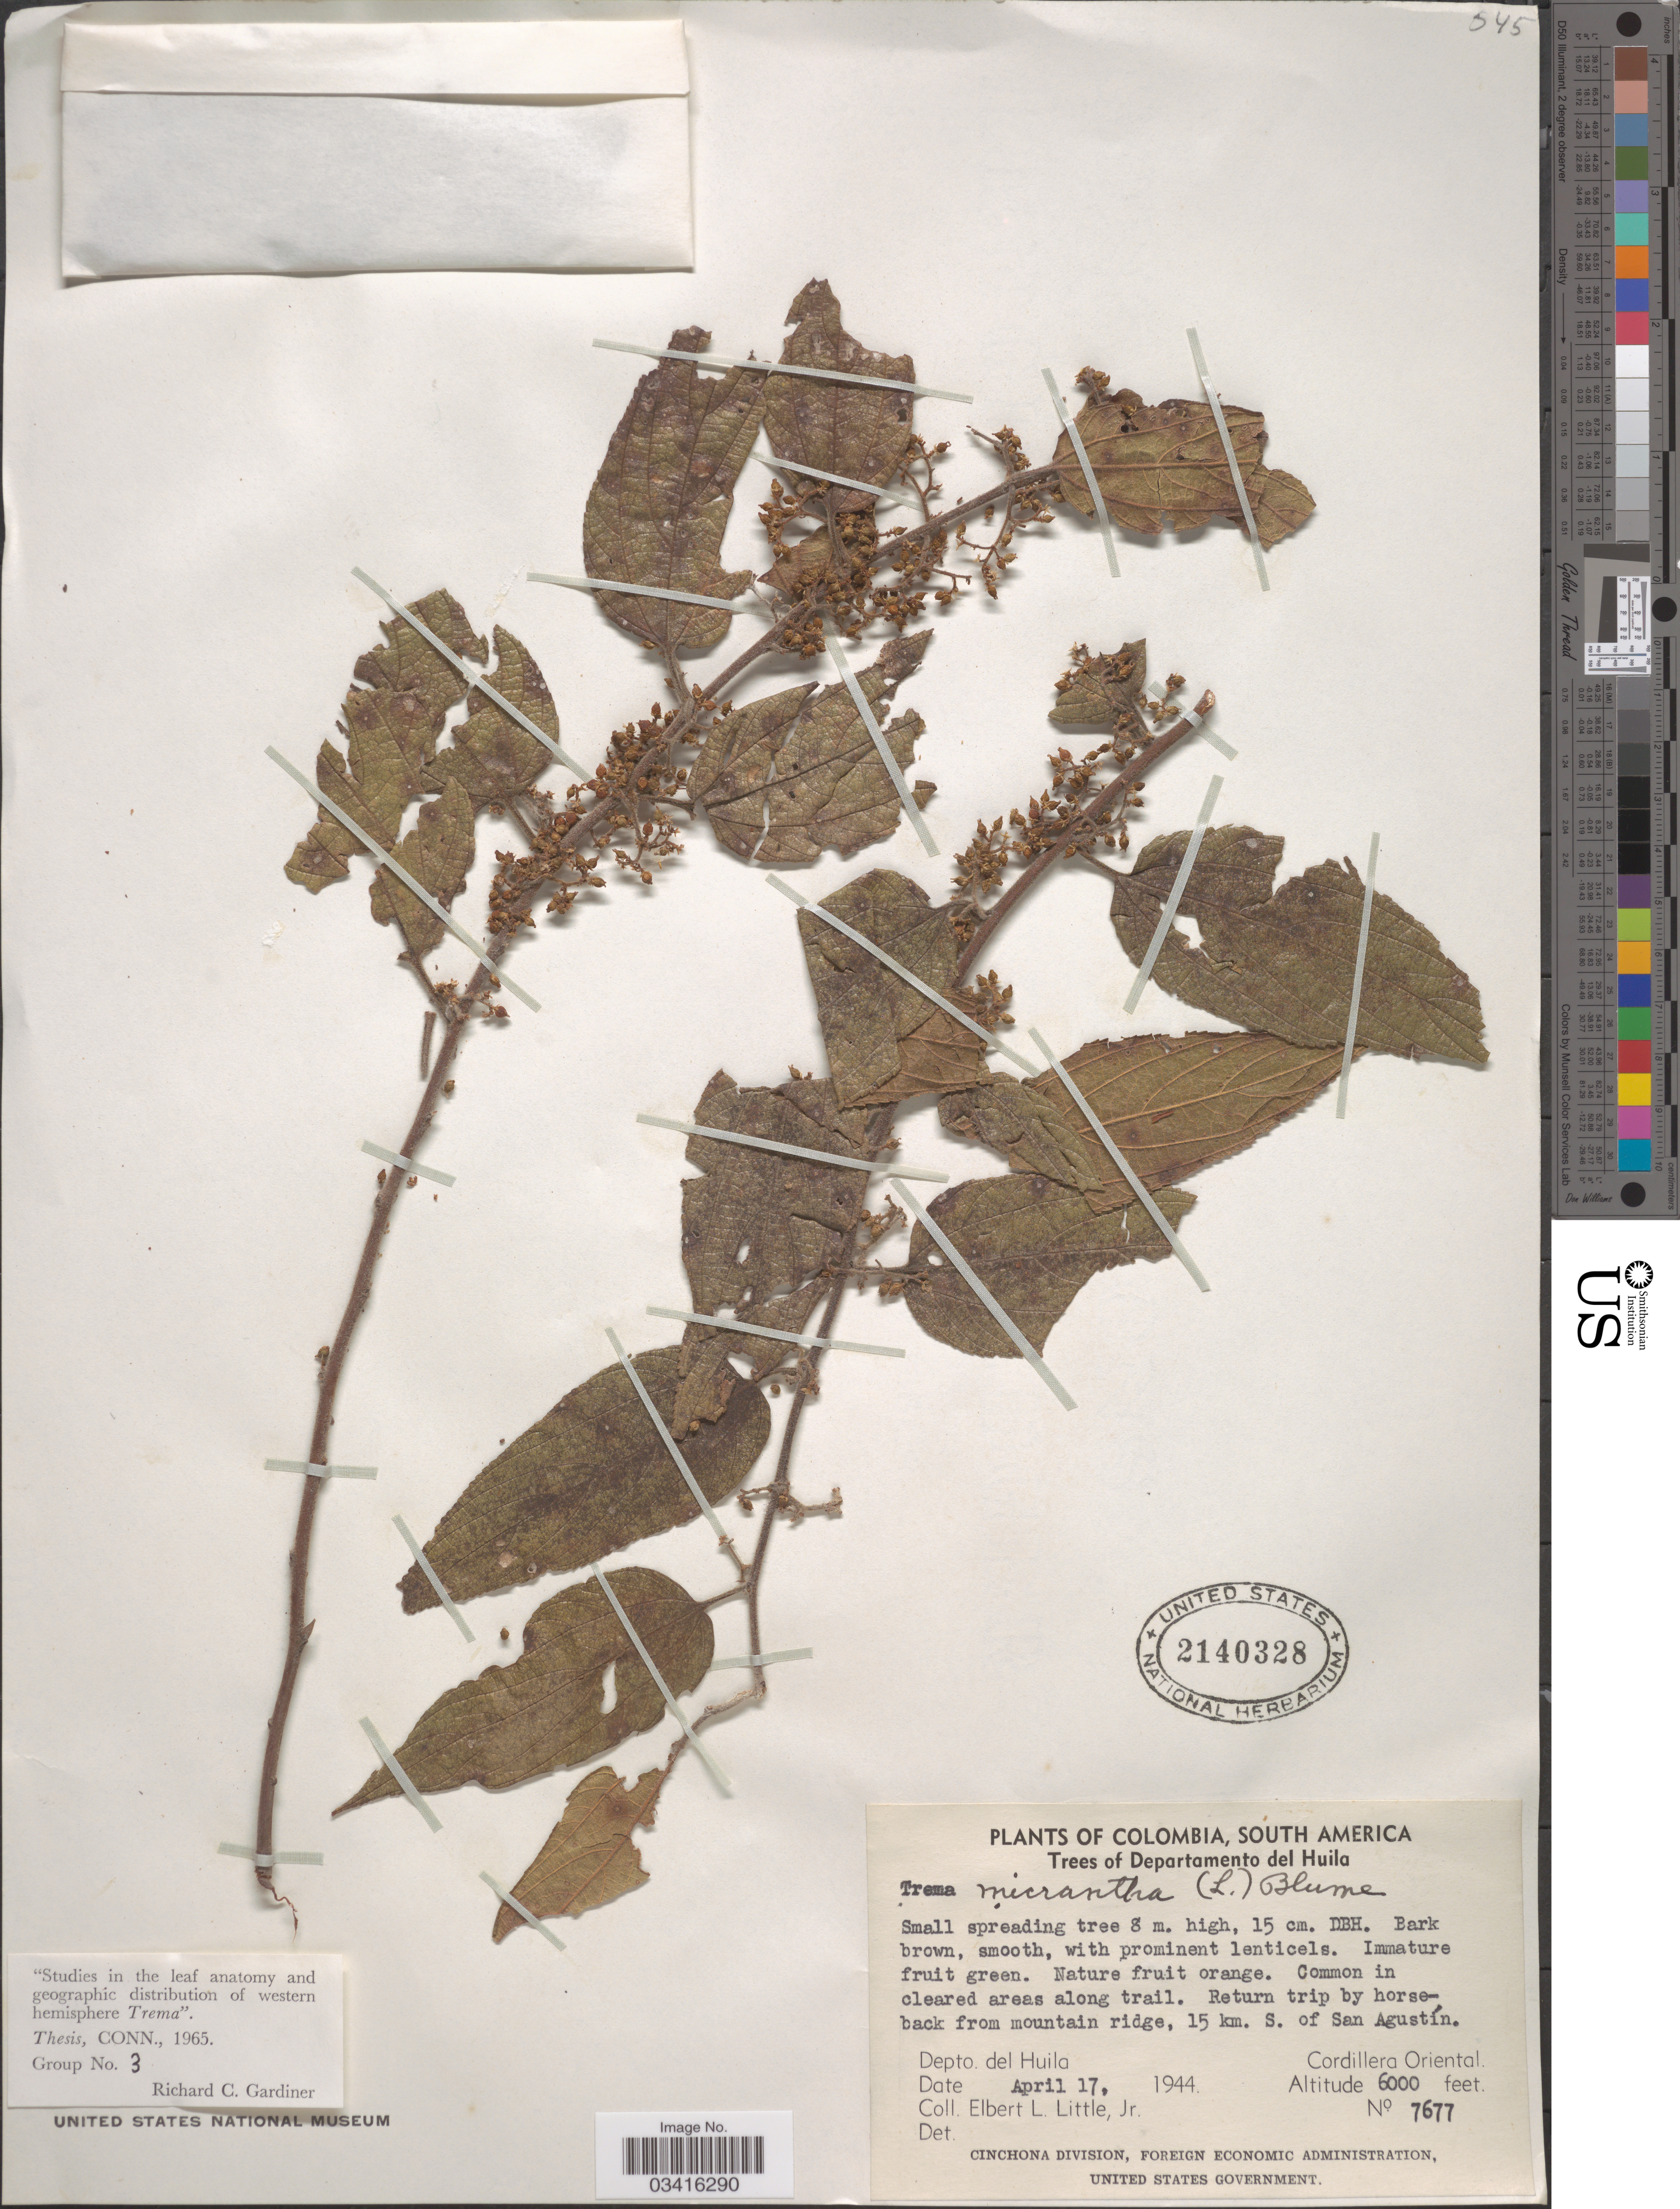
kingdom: Plantae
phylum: Tracheophyta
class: Magnoliopsida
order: Rosales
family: Cannabaceae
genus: Trema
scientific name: Trema micranthum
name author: (L.) Blume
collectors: E. L. Little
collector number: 7677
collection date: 1944-04-17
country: Colombia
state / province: Huila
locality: Trees of Departamento del Huila. Return trip by horse - back from mountain ridge, 15 km. S. of San Agustín. Depto. del Huila. Cordillera Oriental.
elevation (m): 1829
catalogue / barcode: US 2140328